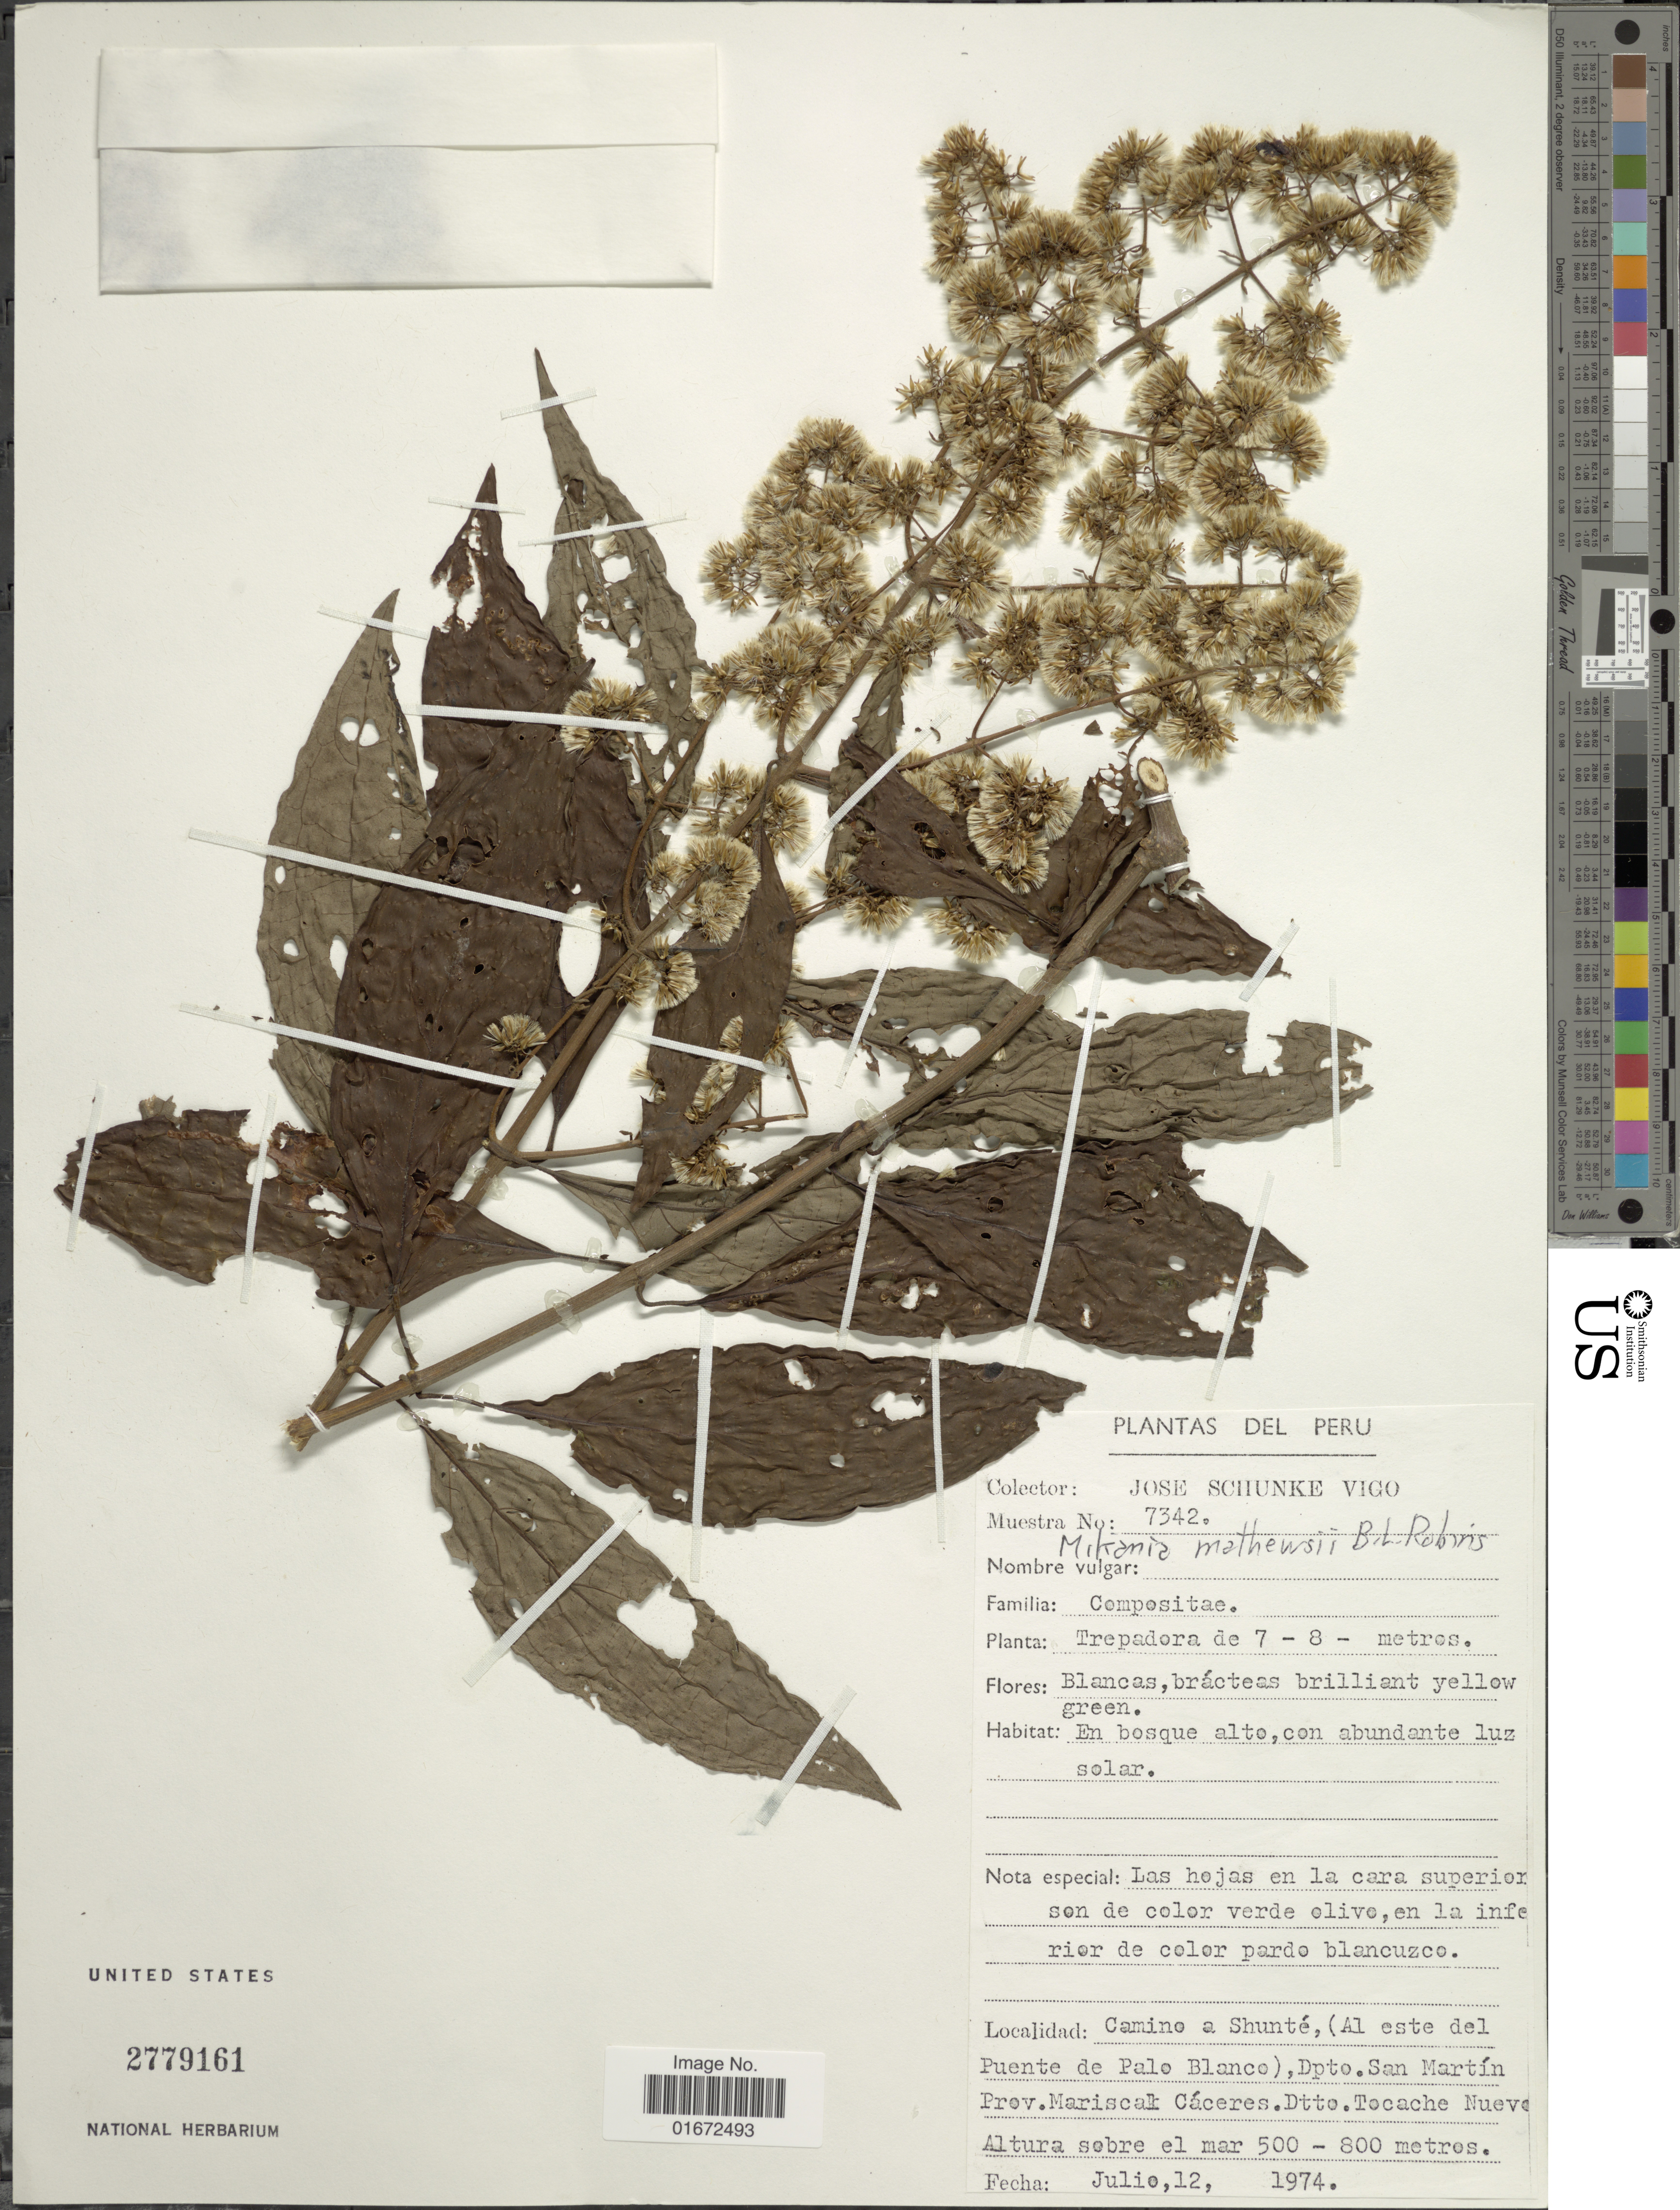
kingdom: Plantae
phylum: Tracheophyta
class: Magnoliopsida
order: Asterales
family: Asteraceae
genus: Mikania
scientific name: Mikania mathewsii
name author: B.L. Rob.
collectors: J. Schunke Vigo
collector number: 7342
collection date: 1974-07-12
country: Peru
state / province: San Martín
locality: Camino a Shunté, (Al este del Puente de Palo Blanco), Dpto. San Martín. Prov. Mariscal Cáceres. Dtto. Tocahce Nuevo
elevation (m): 500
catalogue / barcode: US 2779161